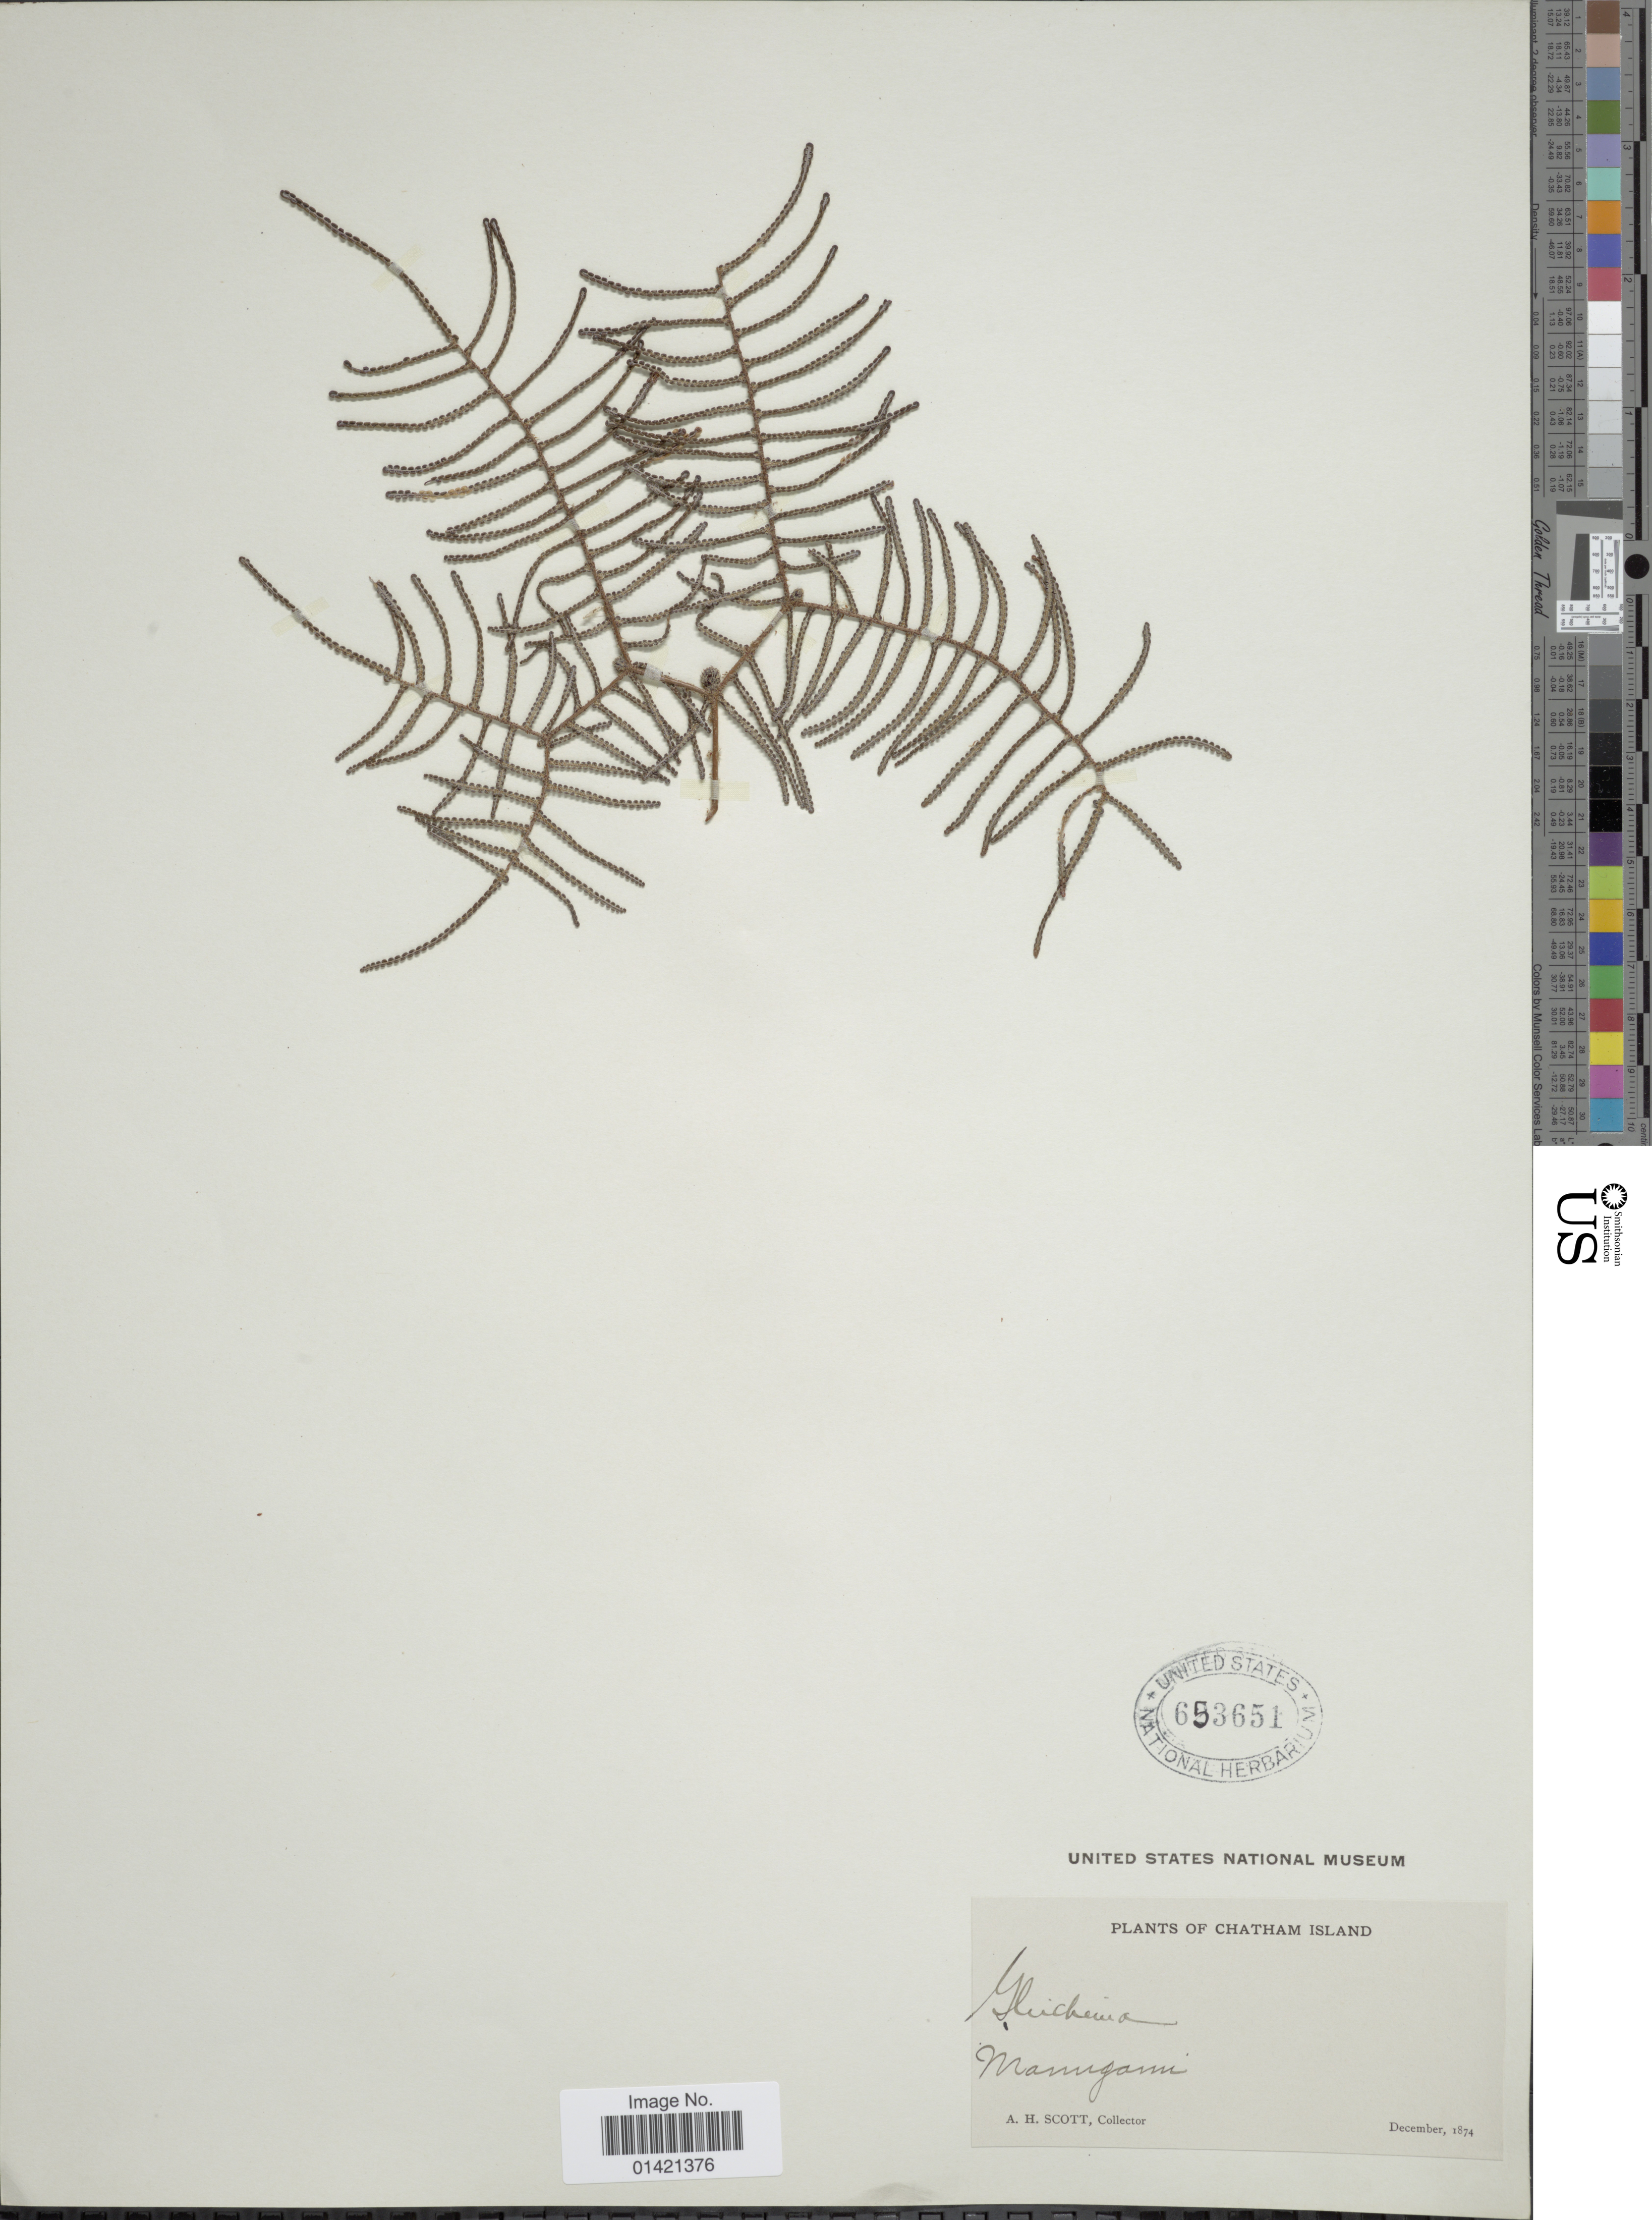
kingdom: Plantae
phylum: Tracheophyta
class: Polypodiopsida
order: Gleicheniales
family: Gleicheniaceae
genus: Gleichenia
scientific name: Gleichenia dicarpa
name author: R. Br.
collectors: A. H. Scott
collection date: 1874-12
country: New Zealand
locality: Chatham Island. Manugami.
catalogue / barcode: US 653651